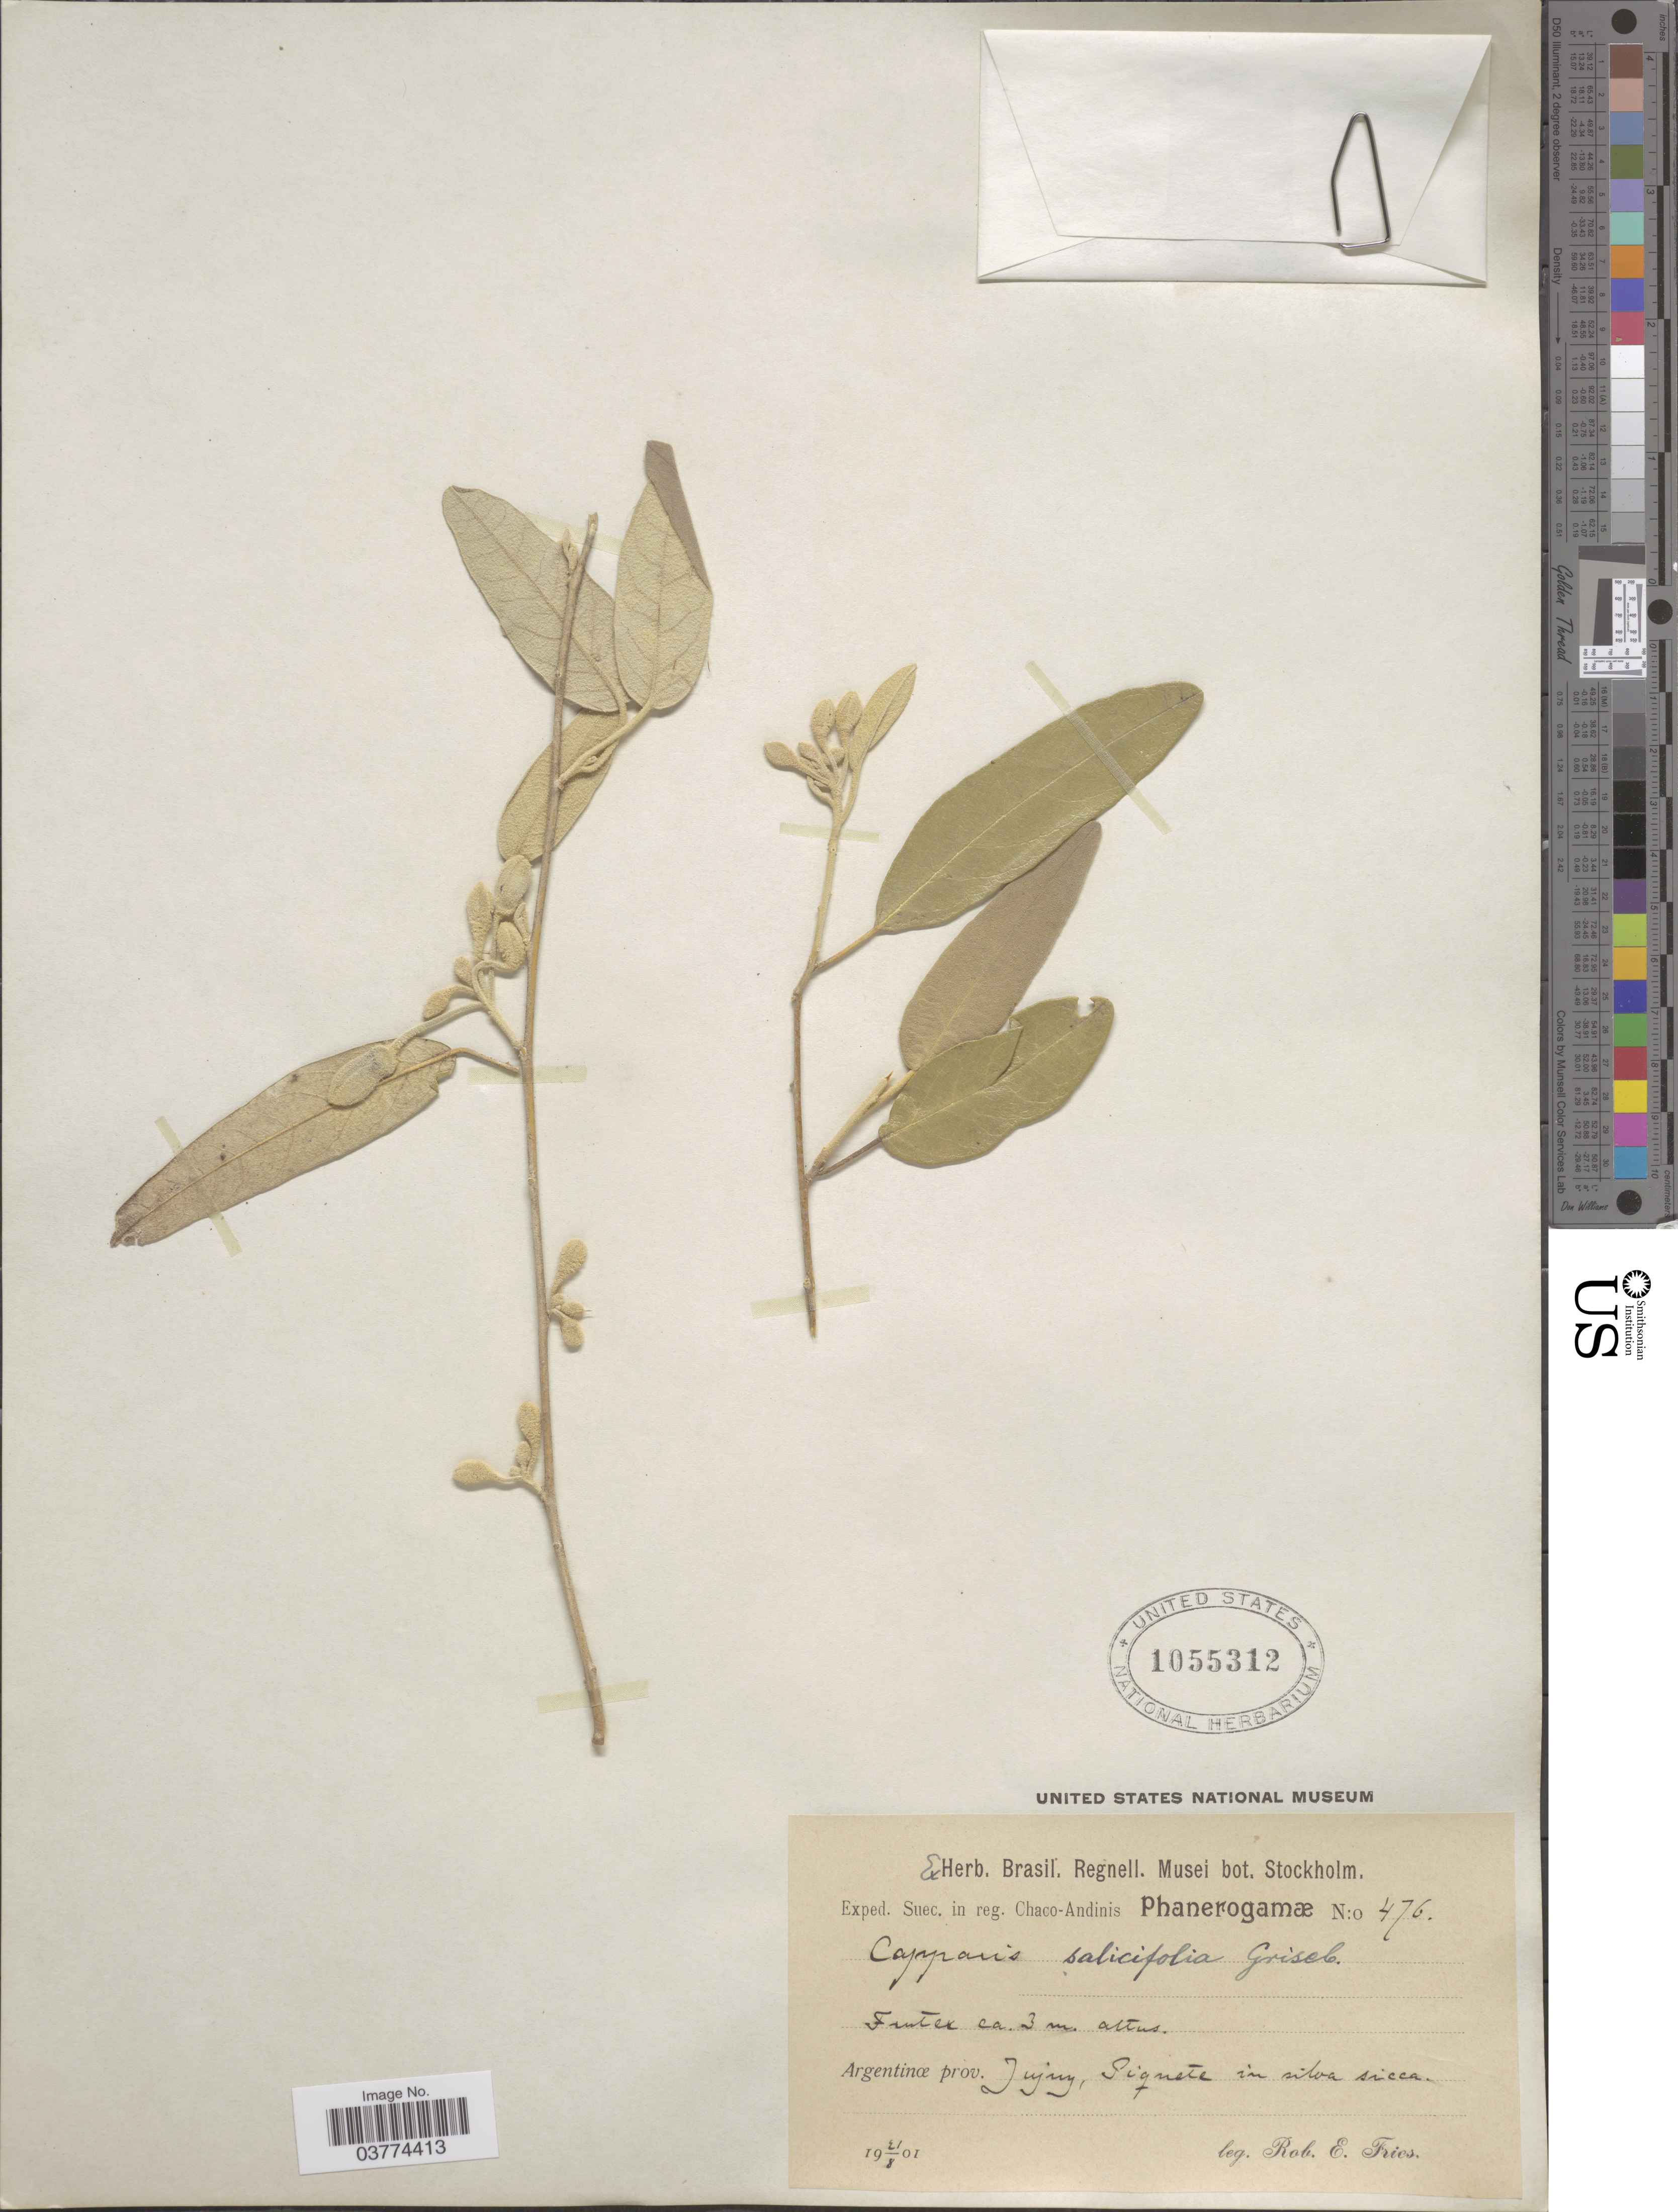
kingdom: Plantae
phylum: Tracheophyta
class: Magnoliopsida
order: Brassicales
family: Capparaceae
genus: Sarcotoxicum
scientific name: Sarcotoxicum salicifolium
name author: (Griseb.) Cornejo & Iltis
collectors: R. E. Fries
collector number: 476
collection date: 1901-08-21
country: Argentina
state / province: Jujuy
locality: Piquete in silva sicca.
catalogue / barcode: US 1055312